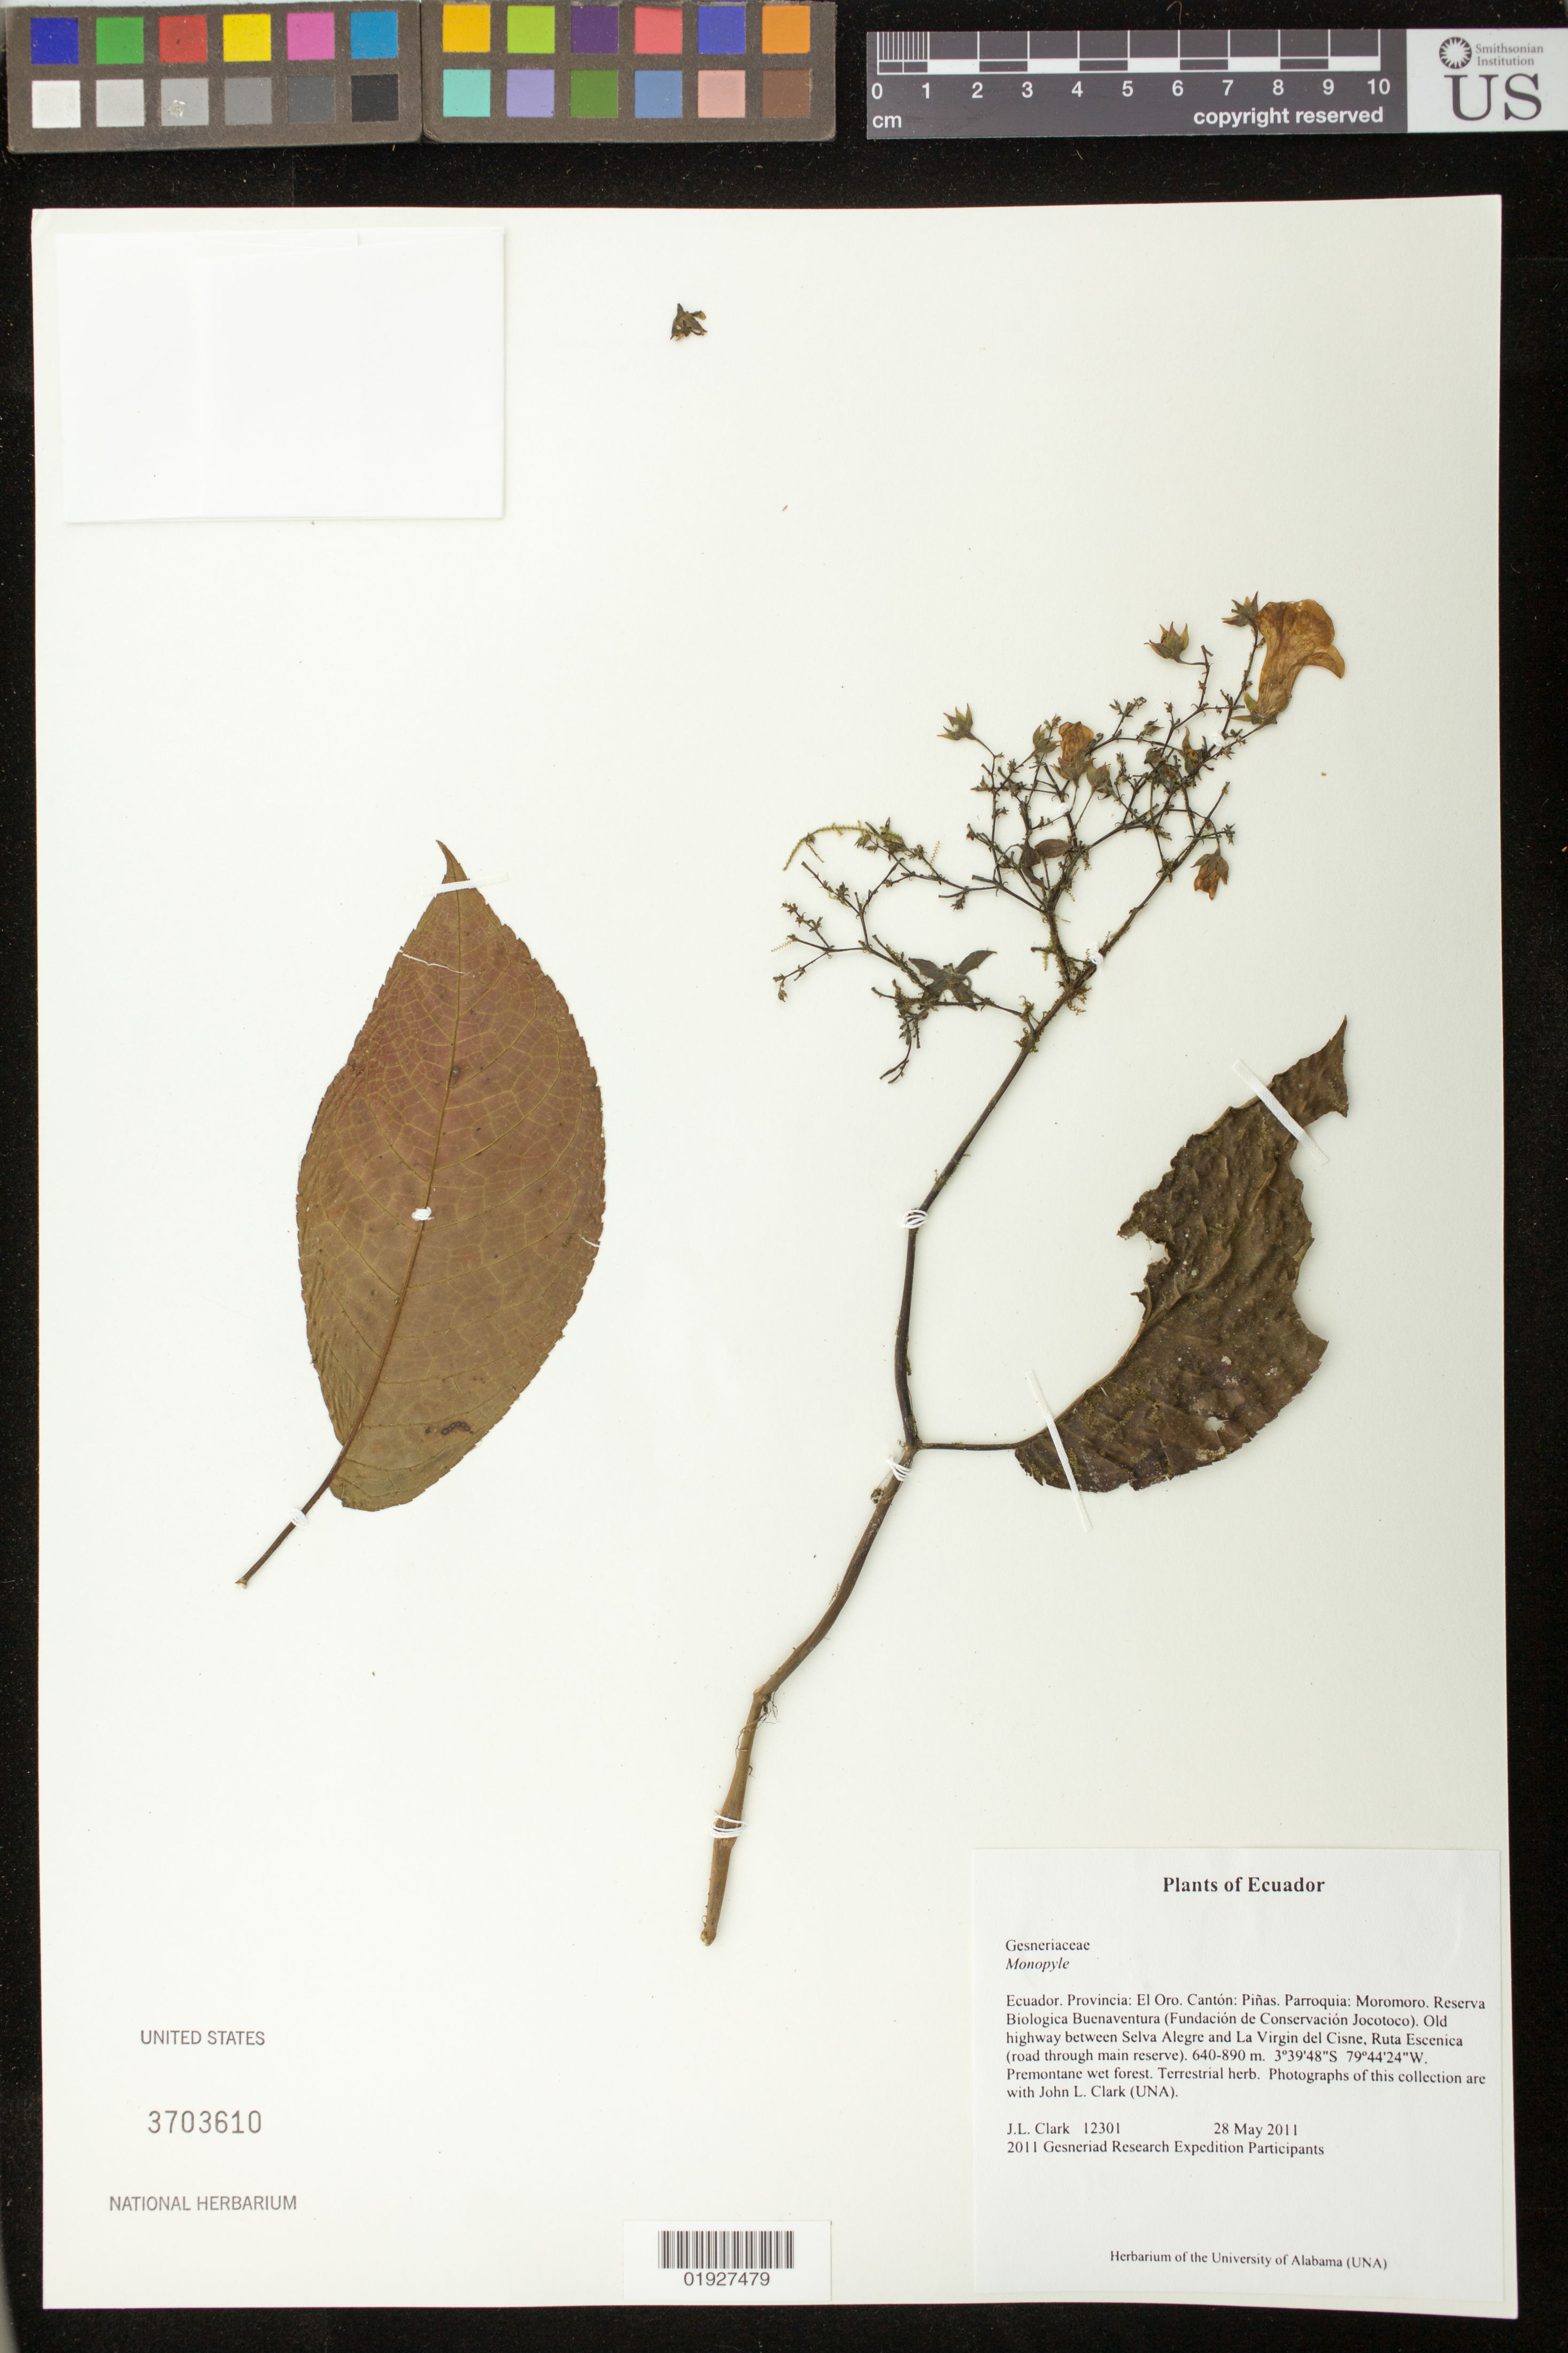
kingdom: Plantae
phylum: Tracheophyta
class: Magnoliopsida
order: Lamiales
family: Gesneriaceae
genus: Monopyle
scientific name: Monopyle sp.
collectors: J. L. Clark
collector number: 12301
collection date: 2011-05-28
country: Ecuador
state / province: El Oro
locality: Provincia: El Oro, Canton: Pinas, Parroquia, Moromoro, Reserva Biologica Buenaventura (Fundacion de Conservacion Jocotoco), Old highway between Selva Alegre and La Virgin del Cisne, Ruta Escenica (road through main reserve).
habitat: Premontane wet forest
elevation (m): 640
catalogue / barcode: US 3703610